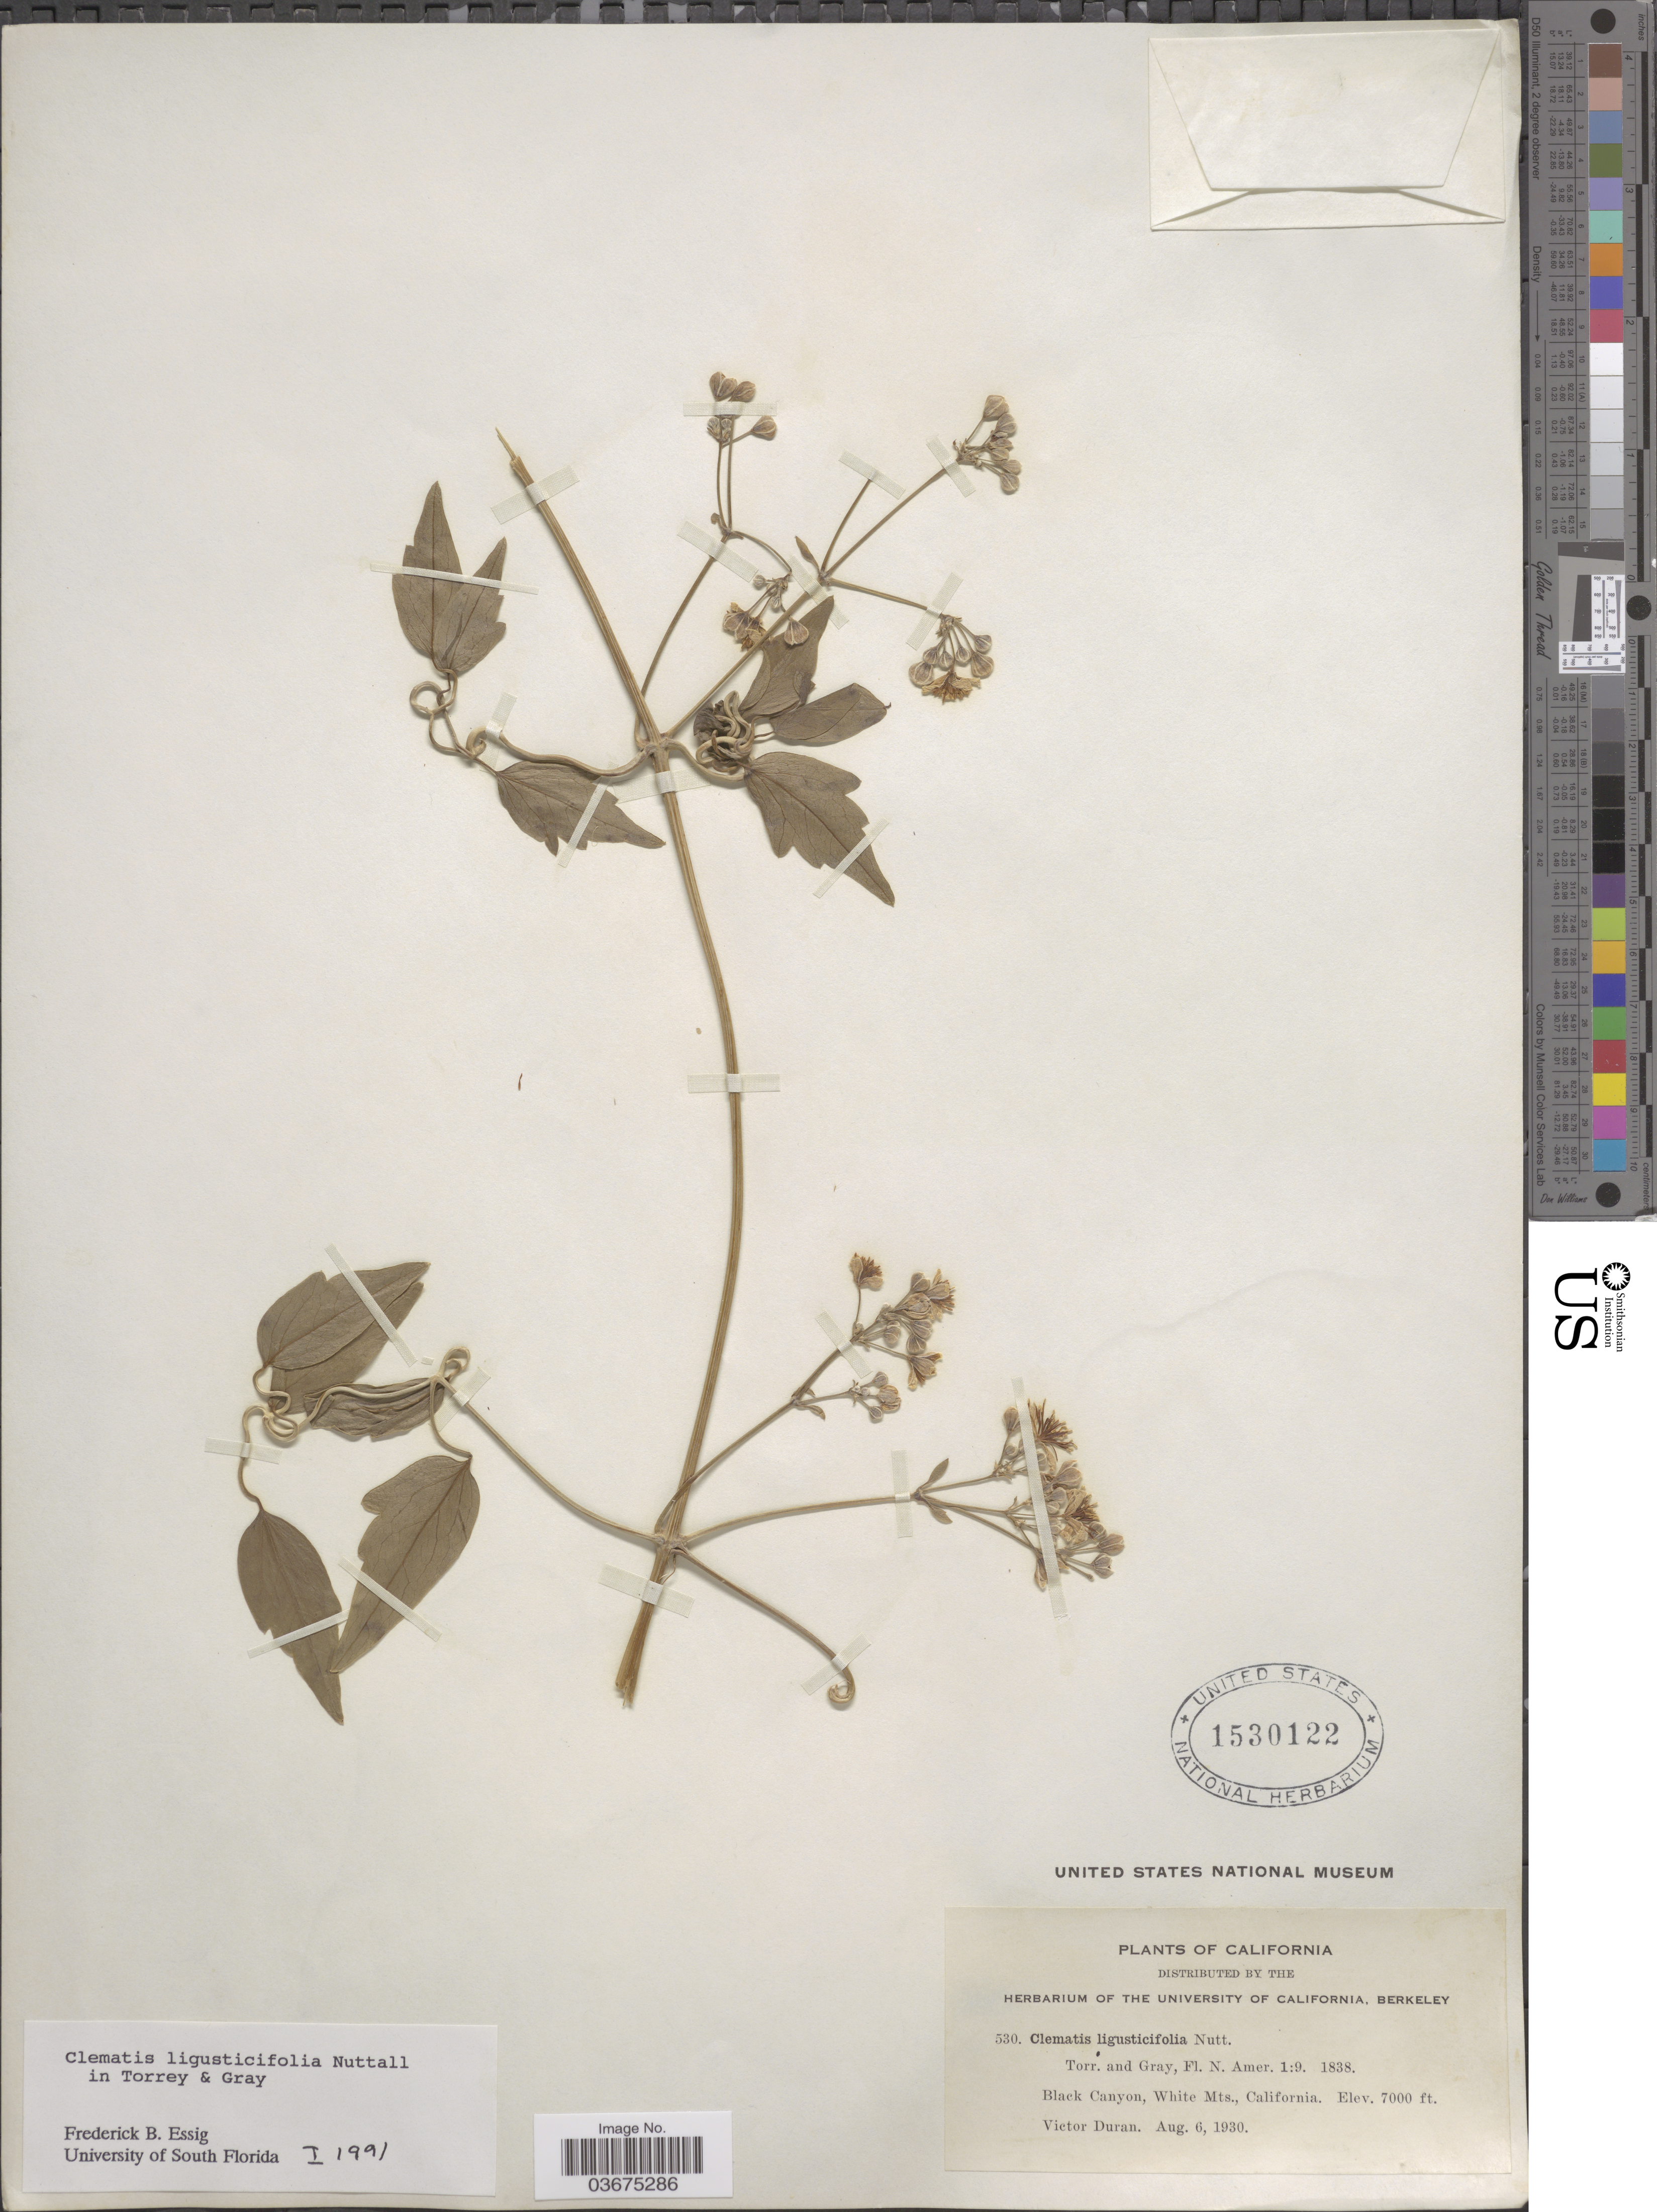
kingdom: Plantae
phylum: Tracheophyta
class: Magnoliopsida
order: Ranunculales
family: Ranunculaceae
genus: Clematis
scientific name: Clematis ligusticifolia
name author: Nutt.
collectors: V. Duran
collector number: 530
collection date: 1930-08-06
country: United States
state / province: California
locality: Black Canyon, White Mts.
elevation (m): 2134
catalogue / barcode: US 1530122